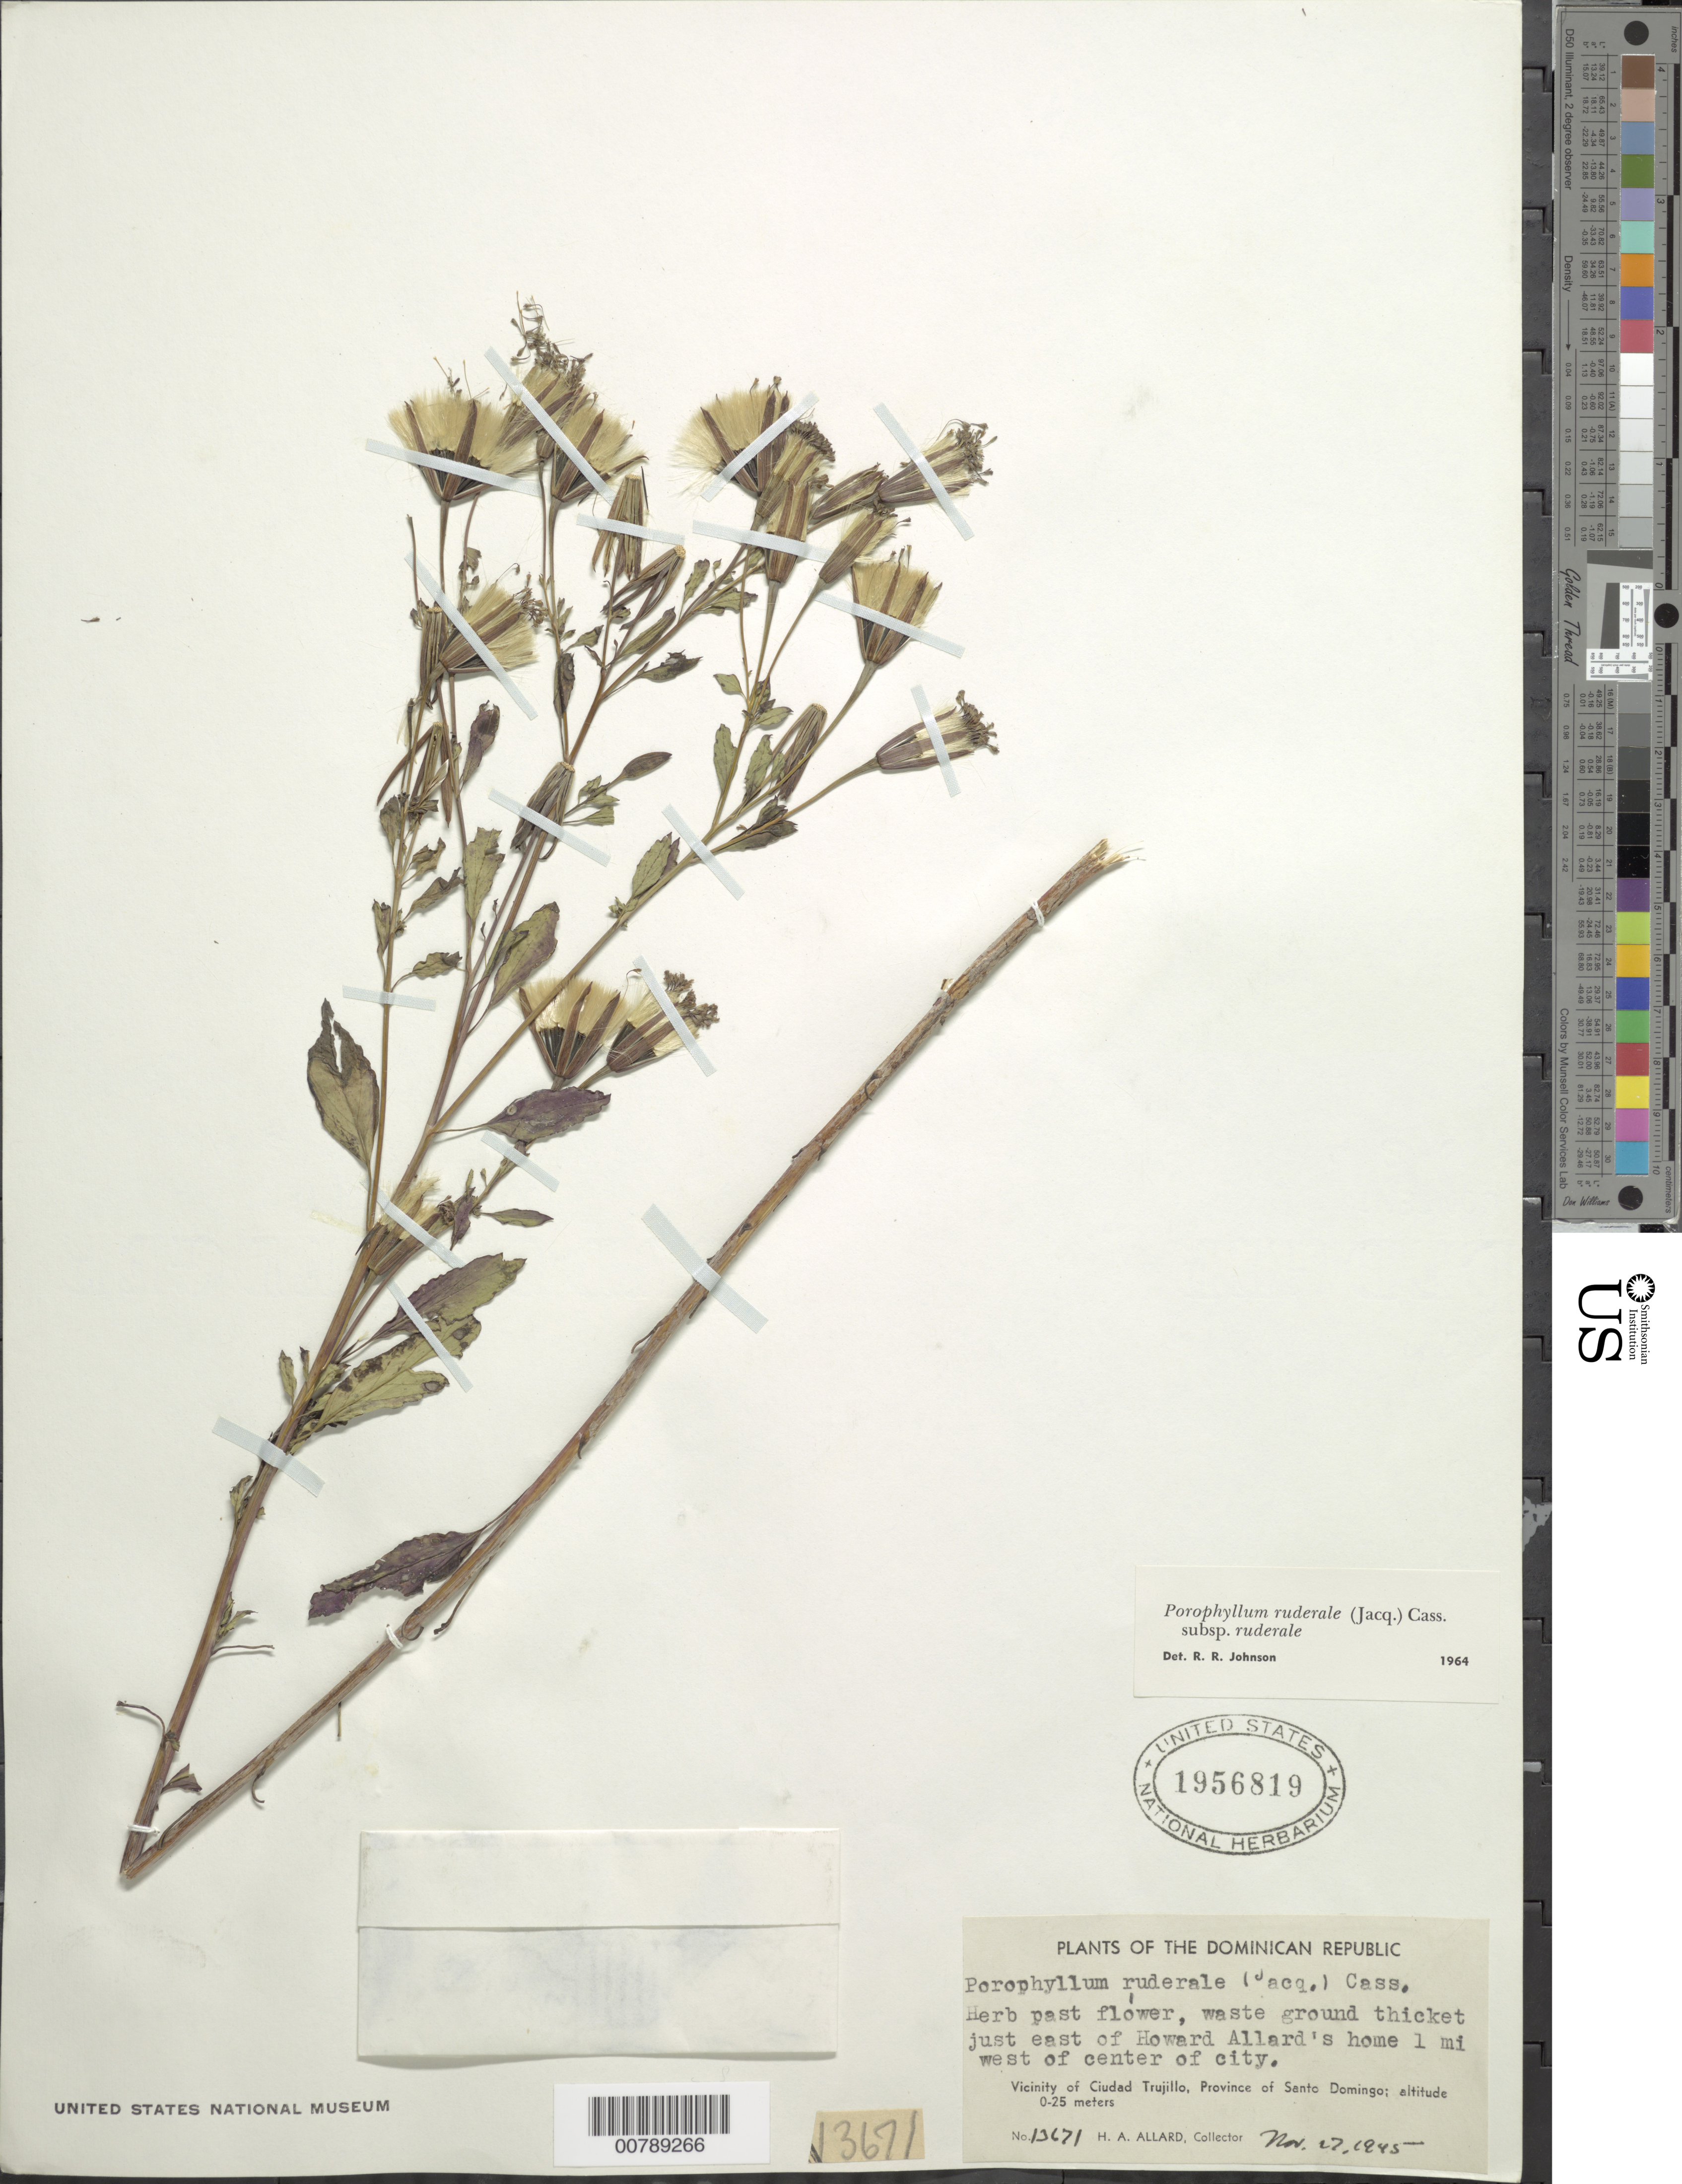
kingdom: Plantae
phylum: Tracheophyta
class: Magnoliopsida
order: Asterales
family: Asteraceae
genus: Porophyllum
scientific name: Porophyllum ruderale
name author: (Jacq.) Cass.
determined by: Anzuinelli, M.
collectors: H. A. Allard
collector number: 13671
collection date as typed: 27 Nov 1945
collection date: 1945-11-27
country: Dominican Republic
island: Hispaniola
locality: Vicinity of Ciudad Trujillo, Province of Santo Domingo, just east of Howard Allard's home, 1 mile west of center of city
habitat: Waste ground thicket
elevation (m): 0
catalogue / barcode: US 1956819